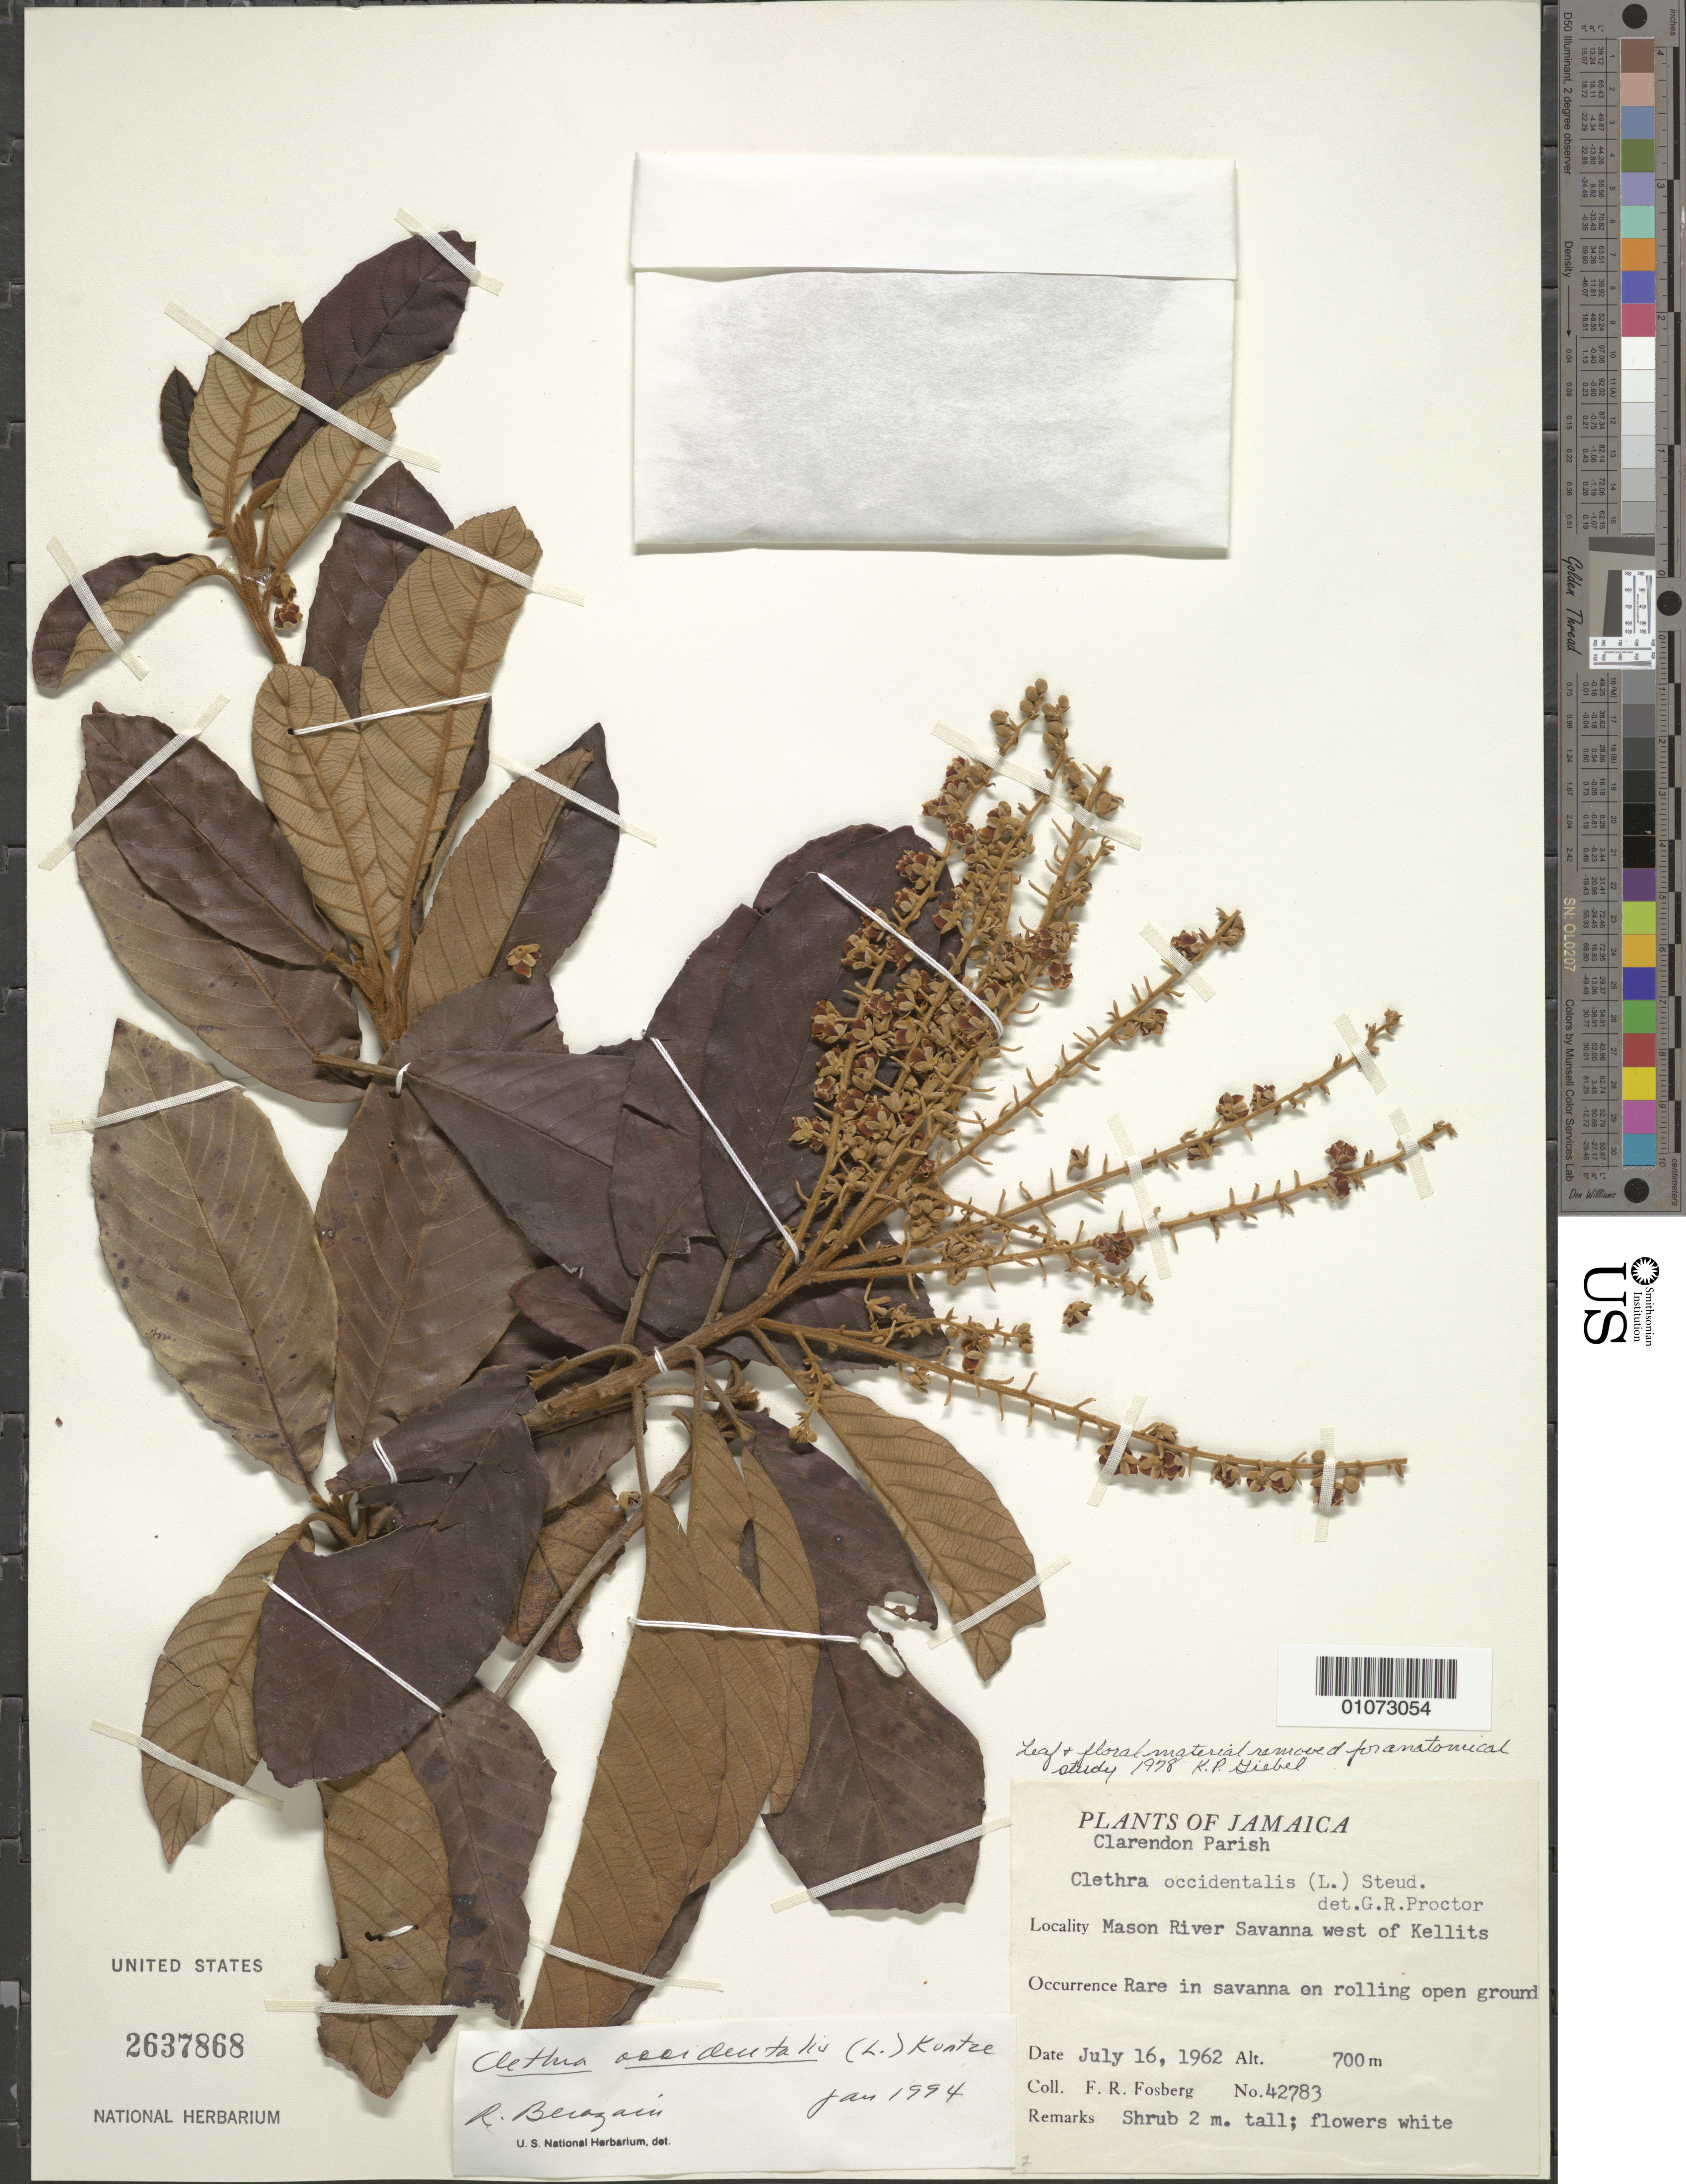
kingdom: Plantae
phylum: Tracheophyta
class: Magnoliopsida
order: Ericales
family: Clethraceae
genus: Clethra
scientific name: Clethra occidentalis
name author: (L.) Kuntze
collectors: F. R. Fosberg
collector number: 42783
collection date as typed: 16 Jul 1962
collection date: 1962-07-16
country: Jamaica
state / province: Clarendon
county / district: Mason River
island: Jamaica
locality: Mason River Savvana west of Kellits; rare in savanna on rolling open ground.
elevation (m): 700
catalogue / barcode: US 2637868